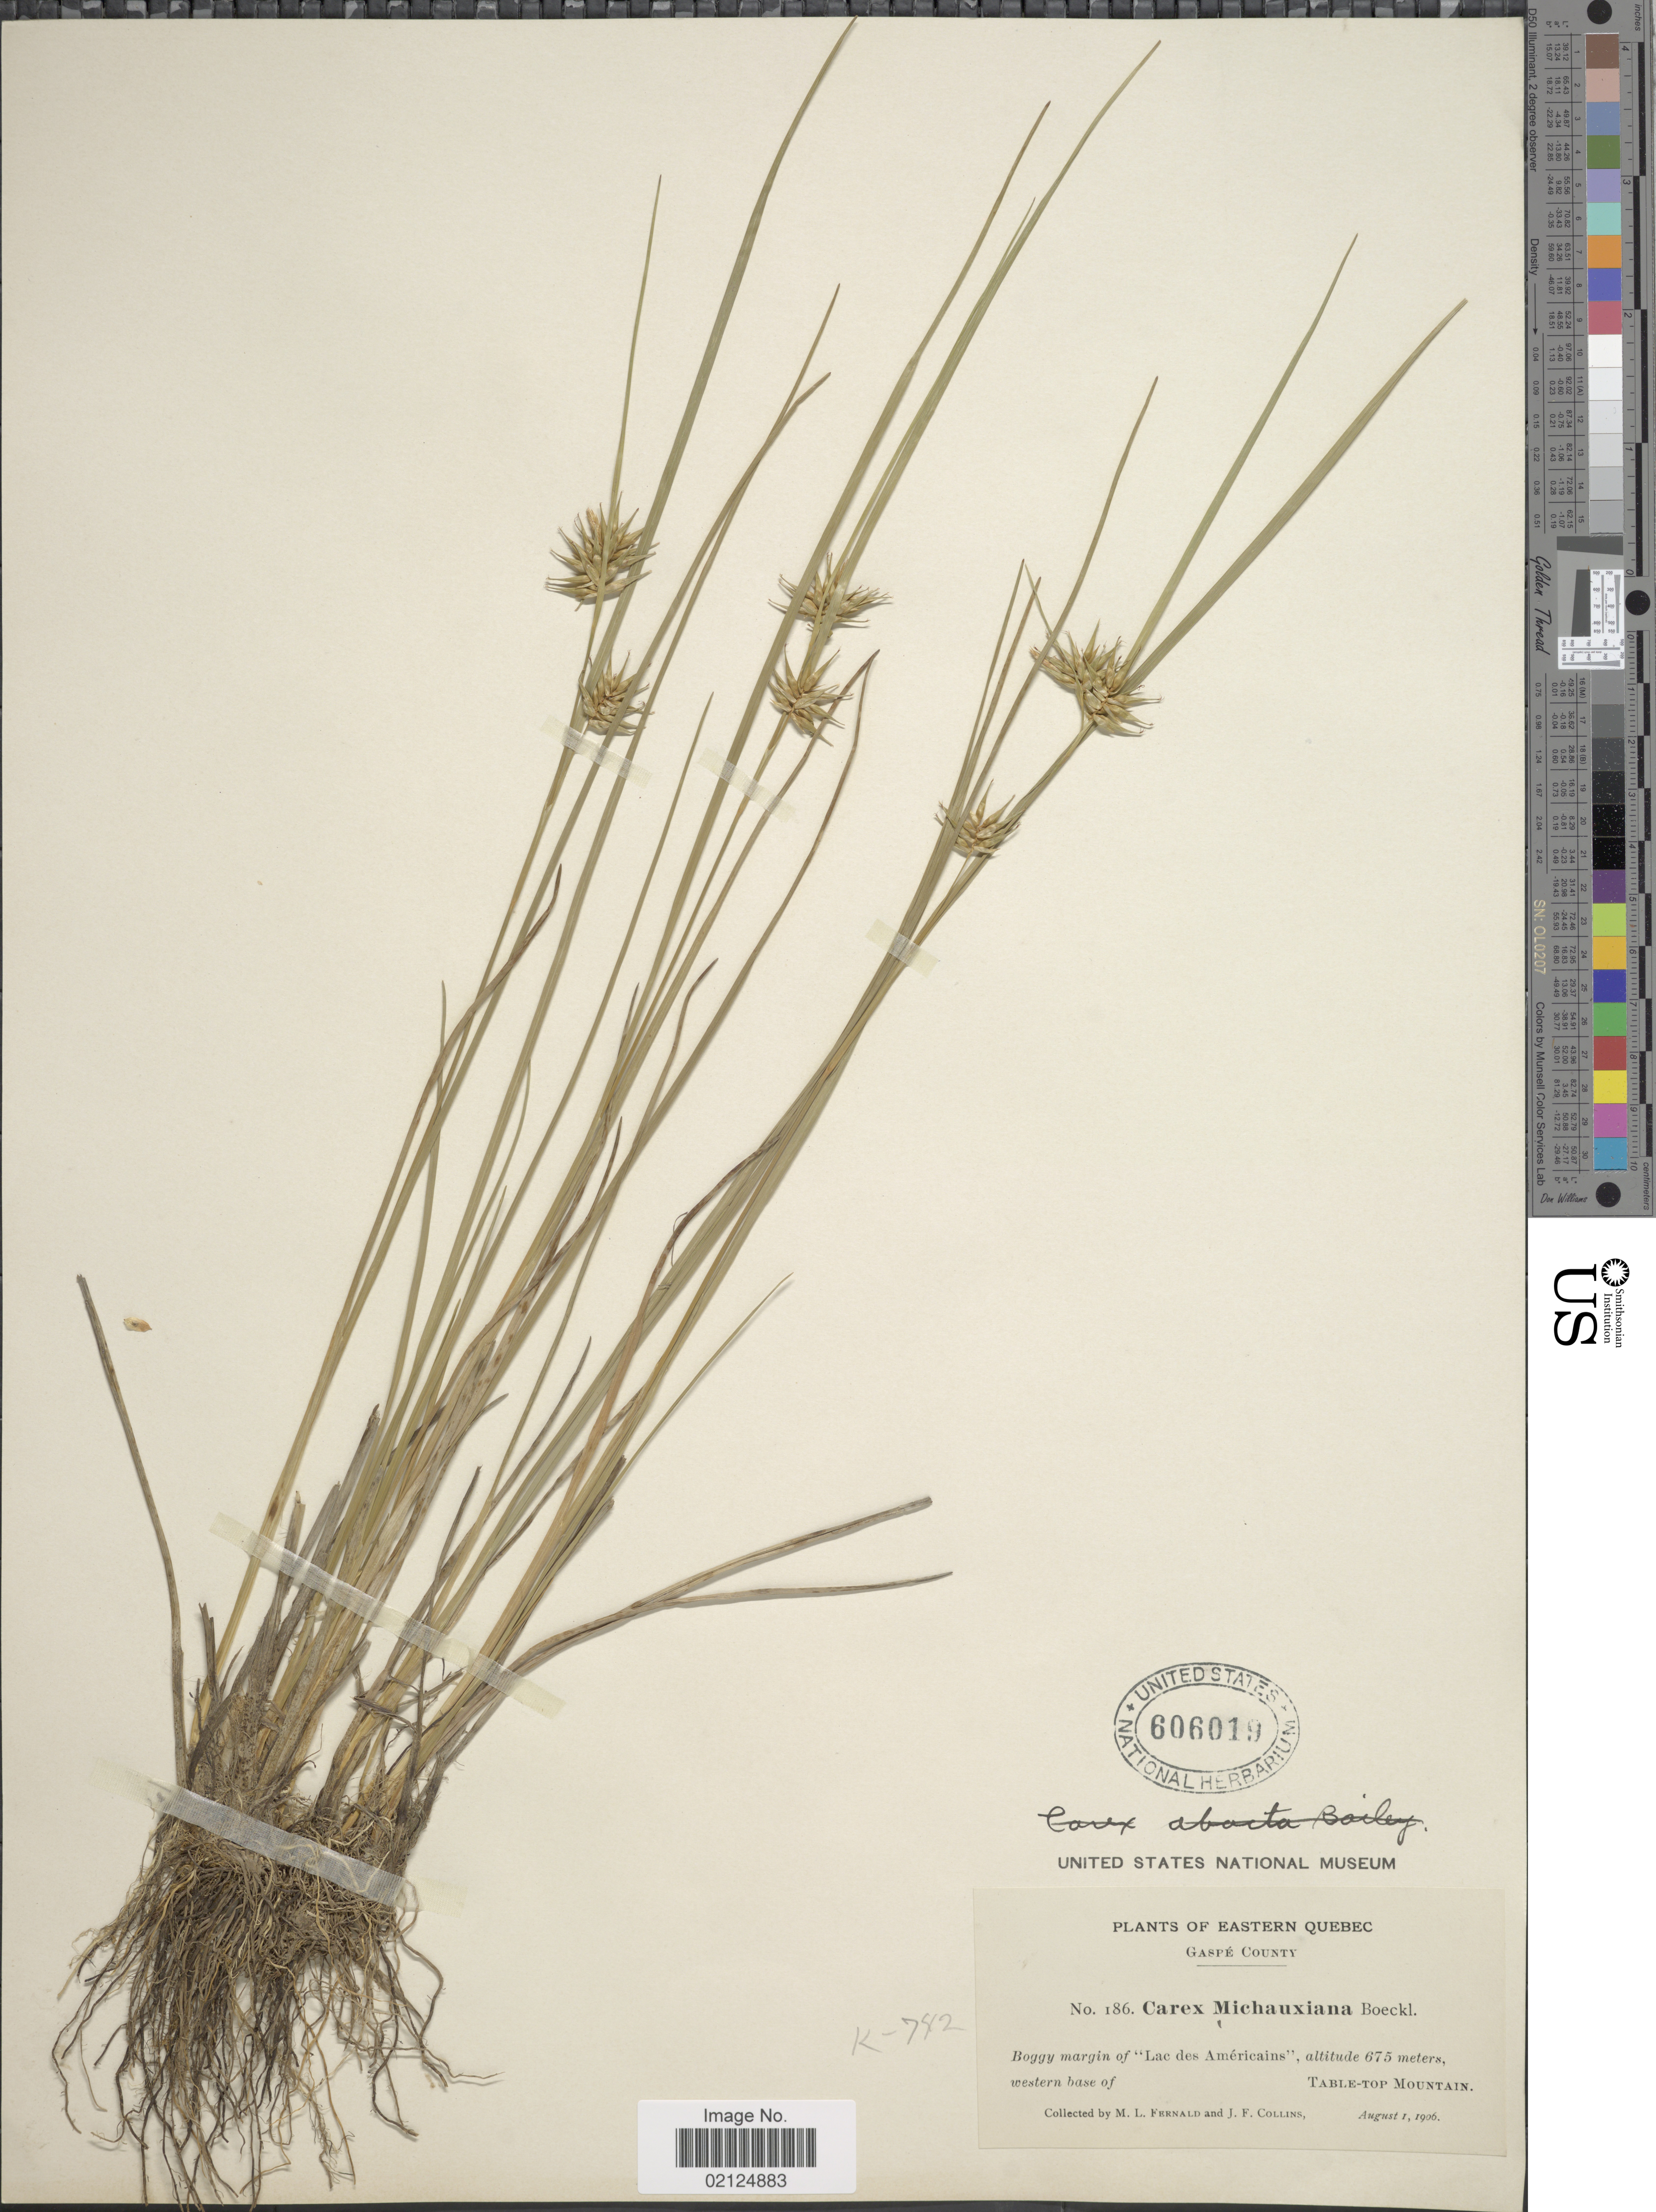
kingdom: Plantae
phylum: Tracheophyta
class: Liliopsida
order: Poales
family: Cyperaceae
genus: Carex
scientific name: Carex michauxiana subsp. michauxiana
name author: Boeckeler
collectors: M. L. Fernald & J. Collins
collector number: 186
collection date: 1906-08-01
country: Canada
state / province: Quebec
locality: Eastern Quebec, Gaspe County, "lac des Americains"western base of Table-Top Mountain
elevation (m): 675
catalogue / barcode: US 606019